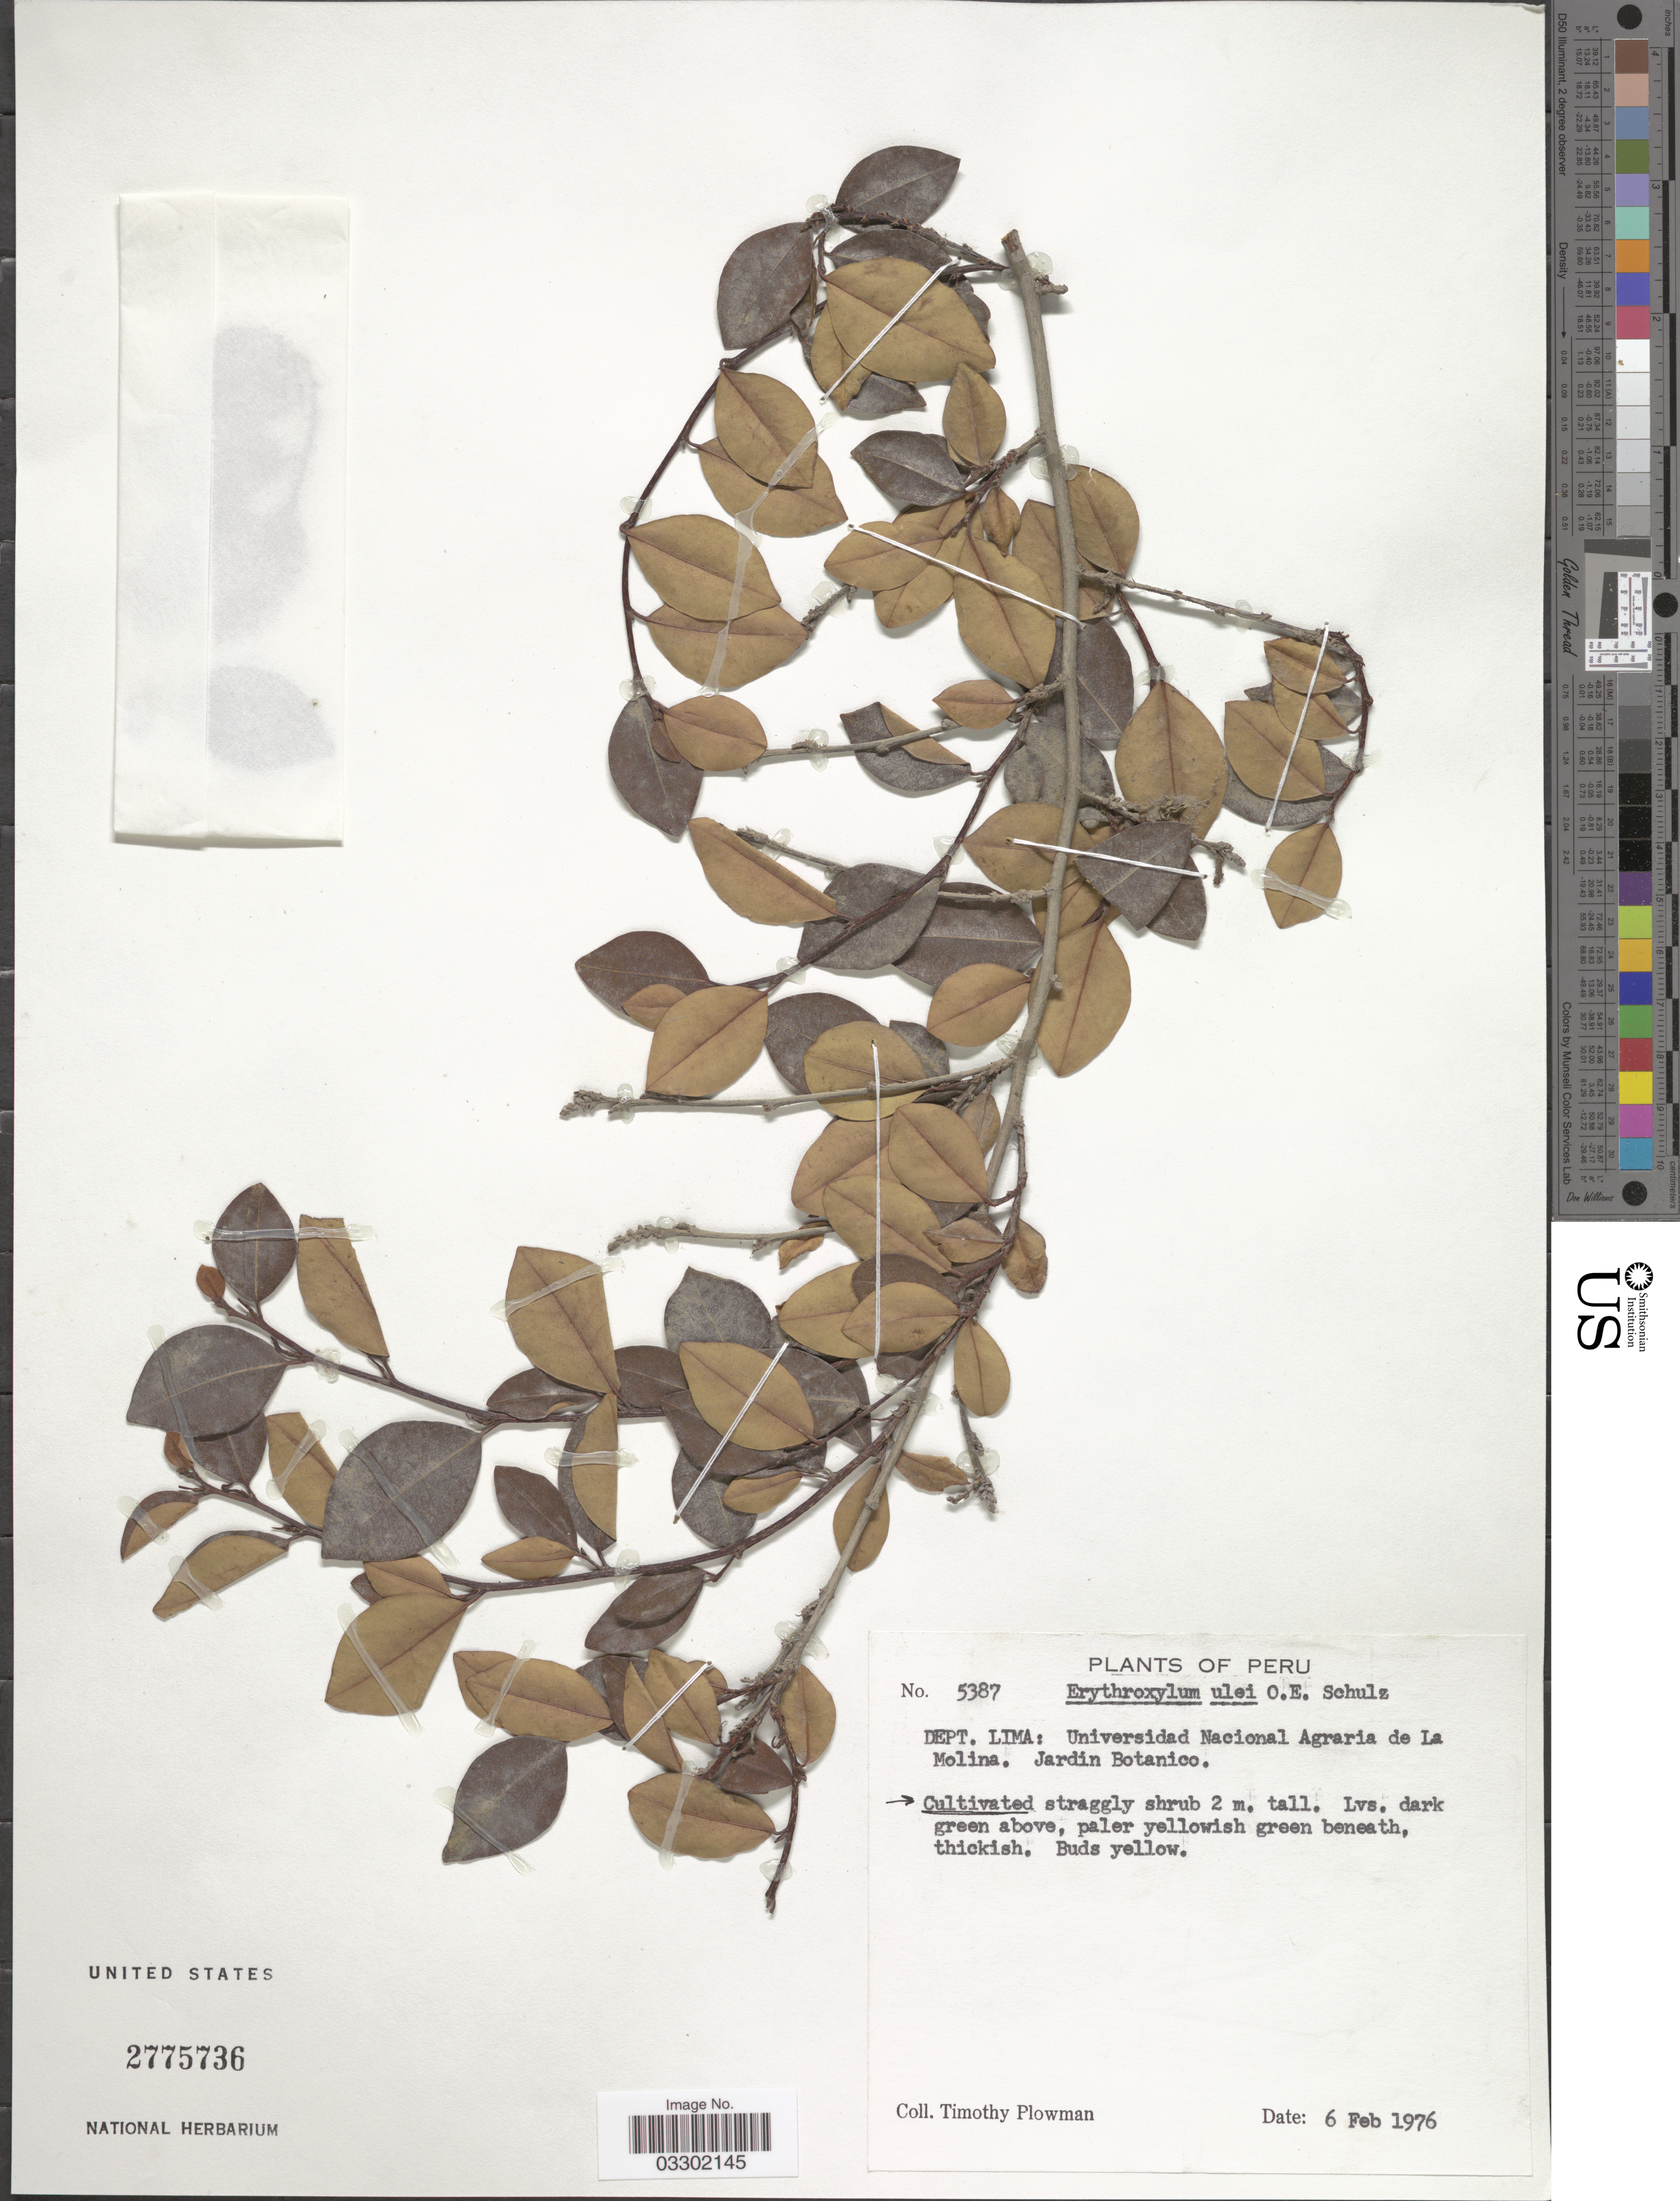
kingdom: Plantae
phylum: Tracheophyta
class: Magnoliopsida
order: Malpighiales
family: Erythroxylaceae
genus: Erythroxylum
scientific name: Erythroxylum ulei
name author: O.E. Schulz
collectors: T. Plowman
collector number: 5387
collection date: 1976-02-06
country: Peru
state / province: Lima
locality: Dept. Lima: Universidad Nacional Agraria de La Molina. Jardin Botanico.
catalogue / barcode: US 2775736